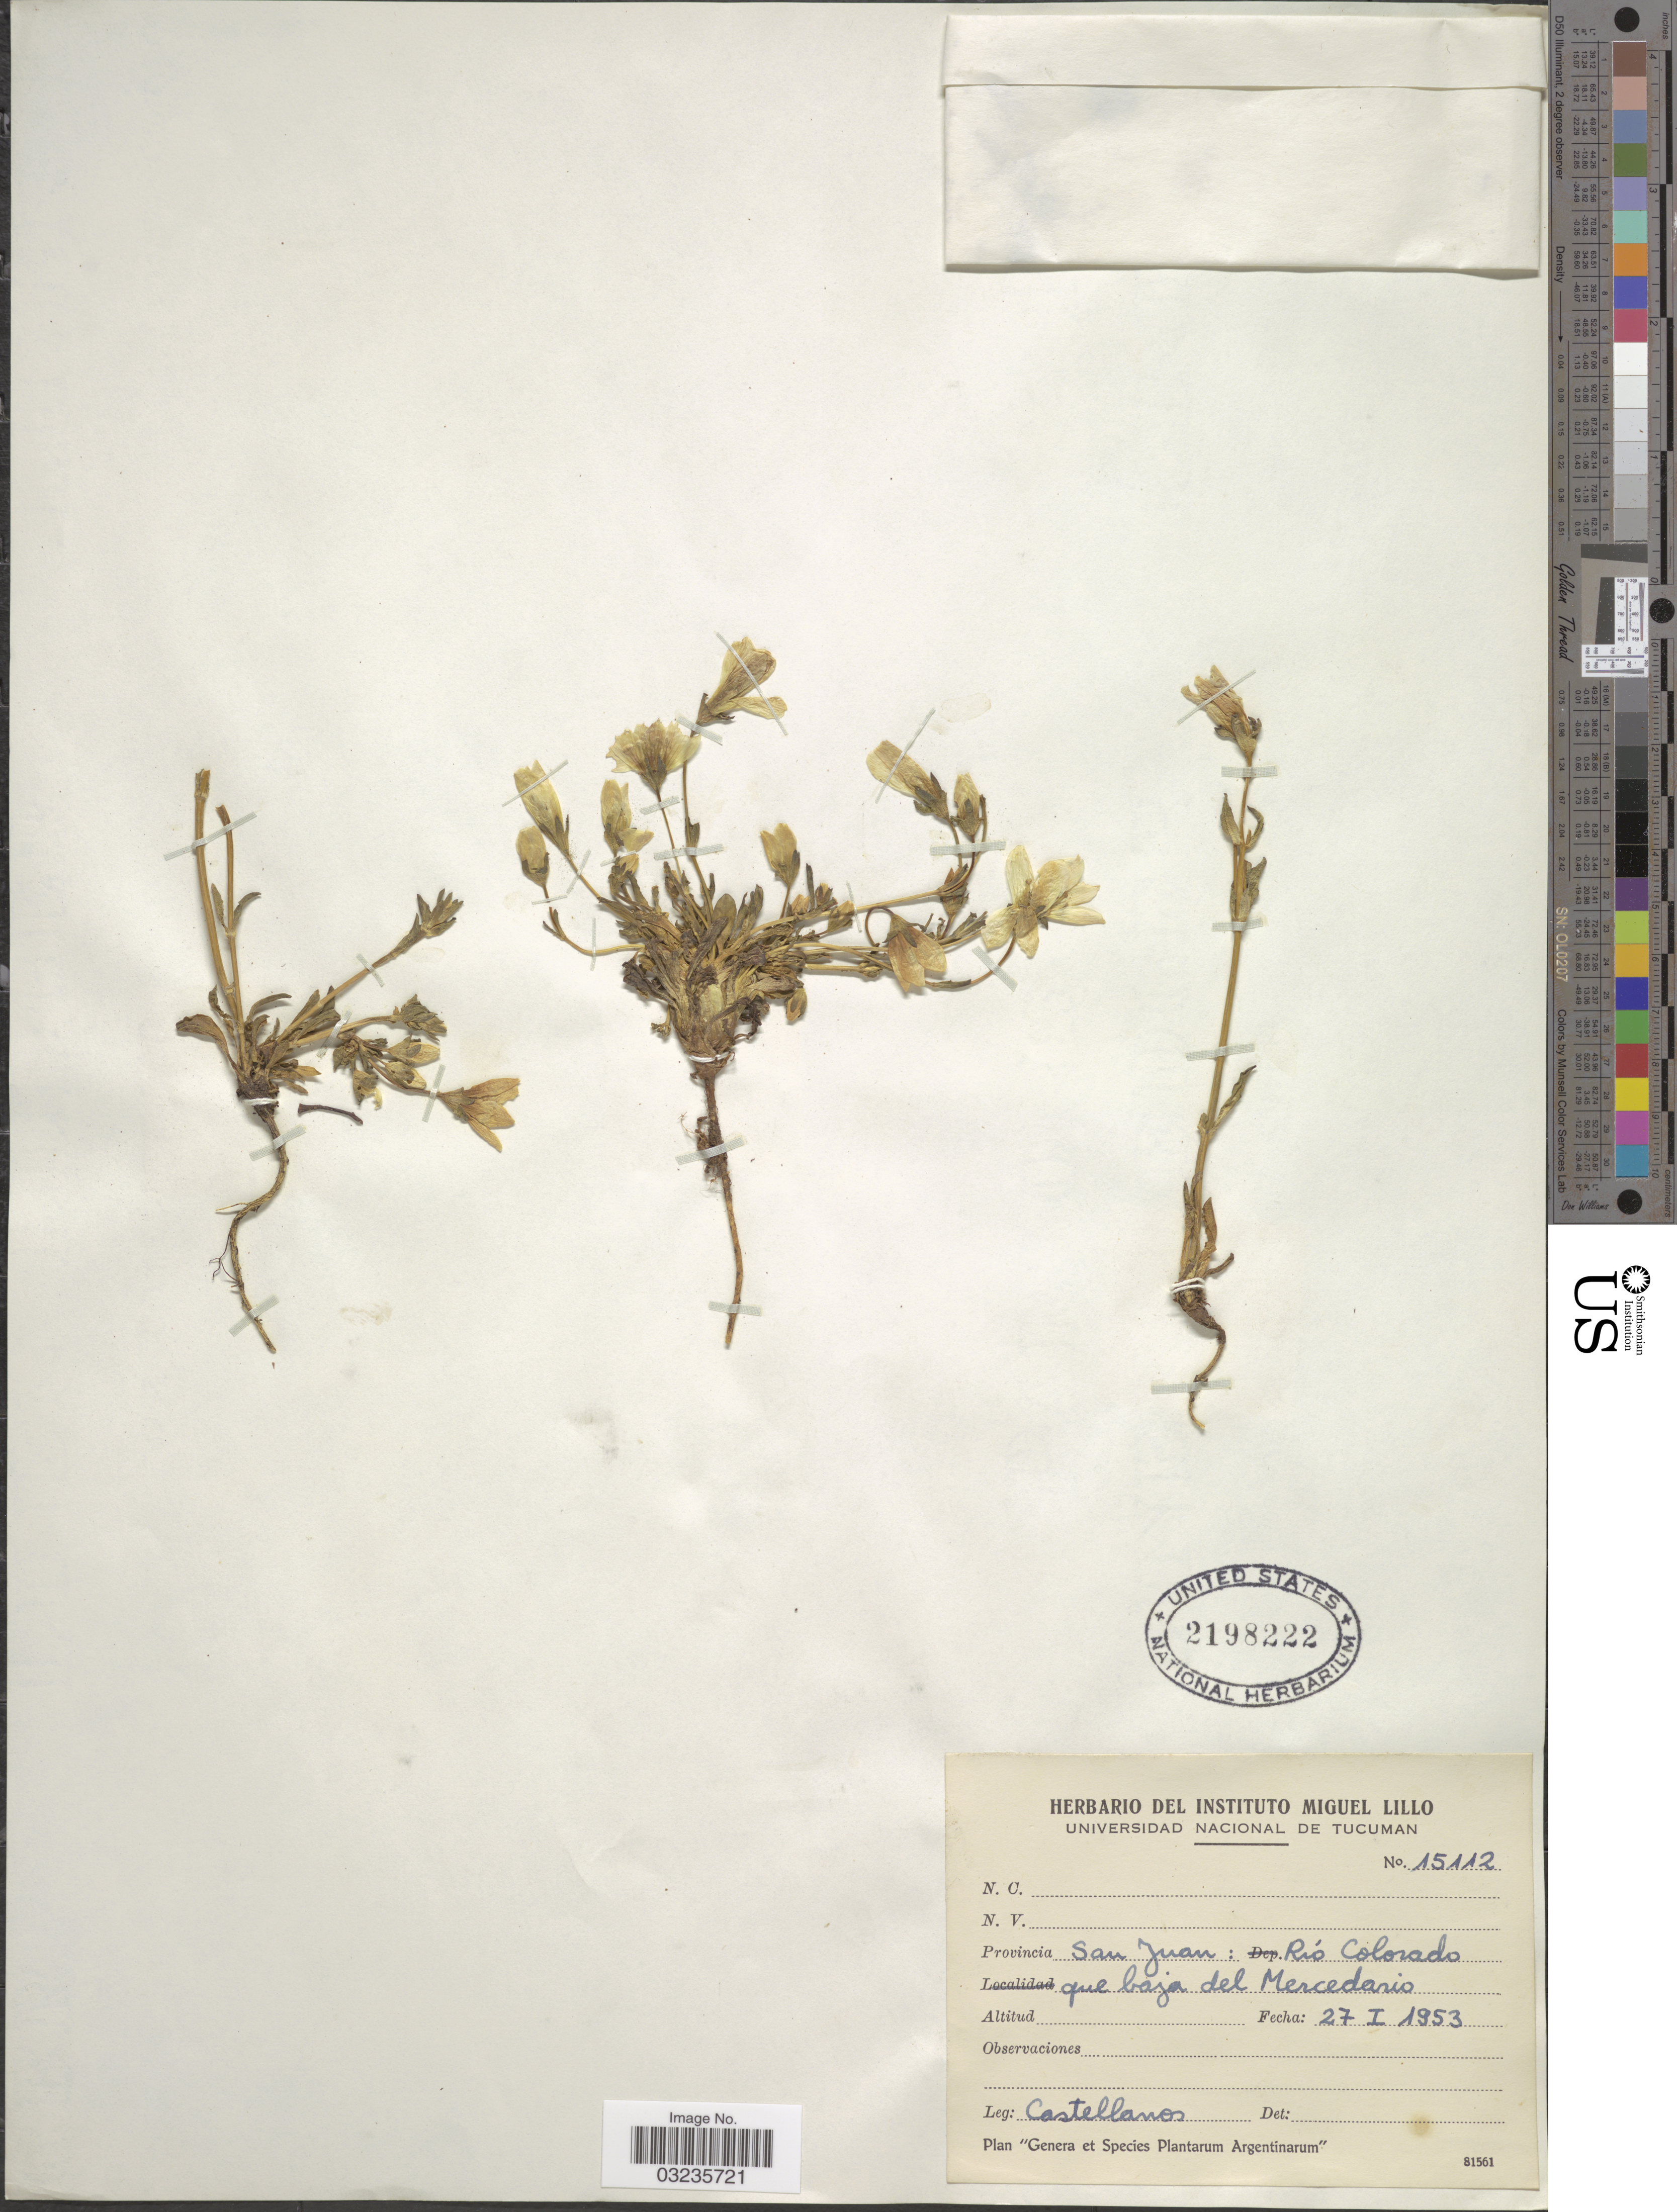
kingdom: Plantae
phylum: Tracheophyta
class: Magnoliopsida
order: Gentianales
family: Gentianaceae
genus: Gentiana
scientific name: Gentiana sp.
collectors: -- Castellanos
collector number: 15112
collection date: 1953-01-27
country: Argentina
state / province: San Juan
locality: Río Colorado. Que baja del Mercedario.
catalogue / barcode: US 2198222